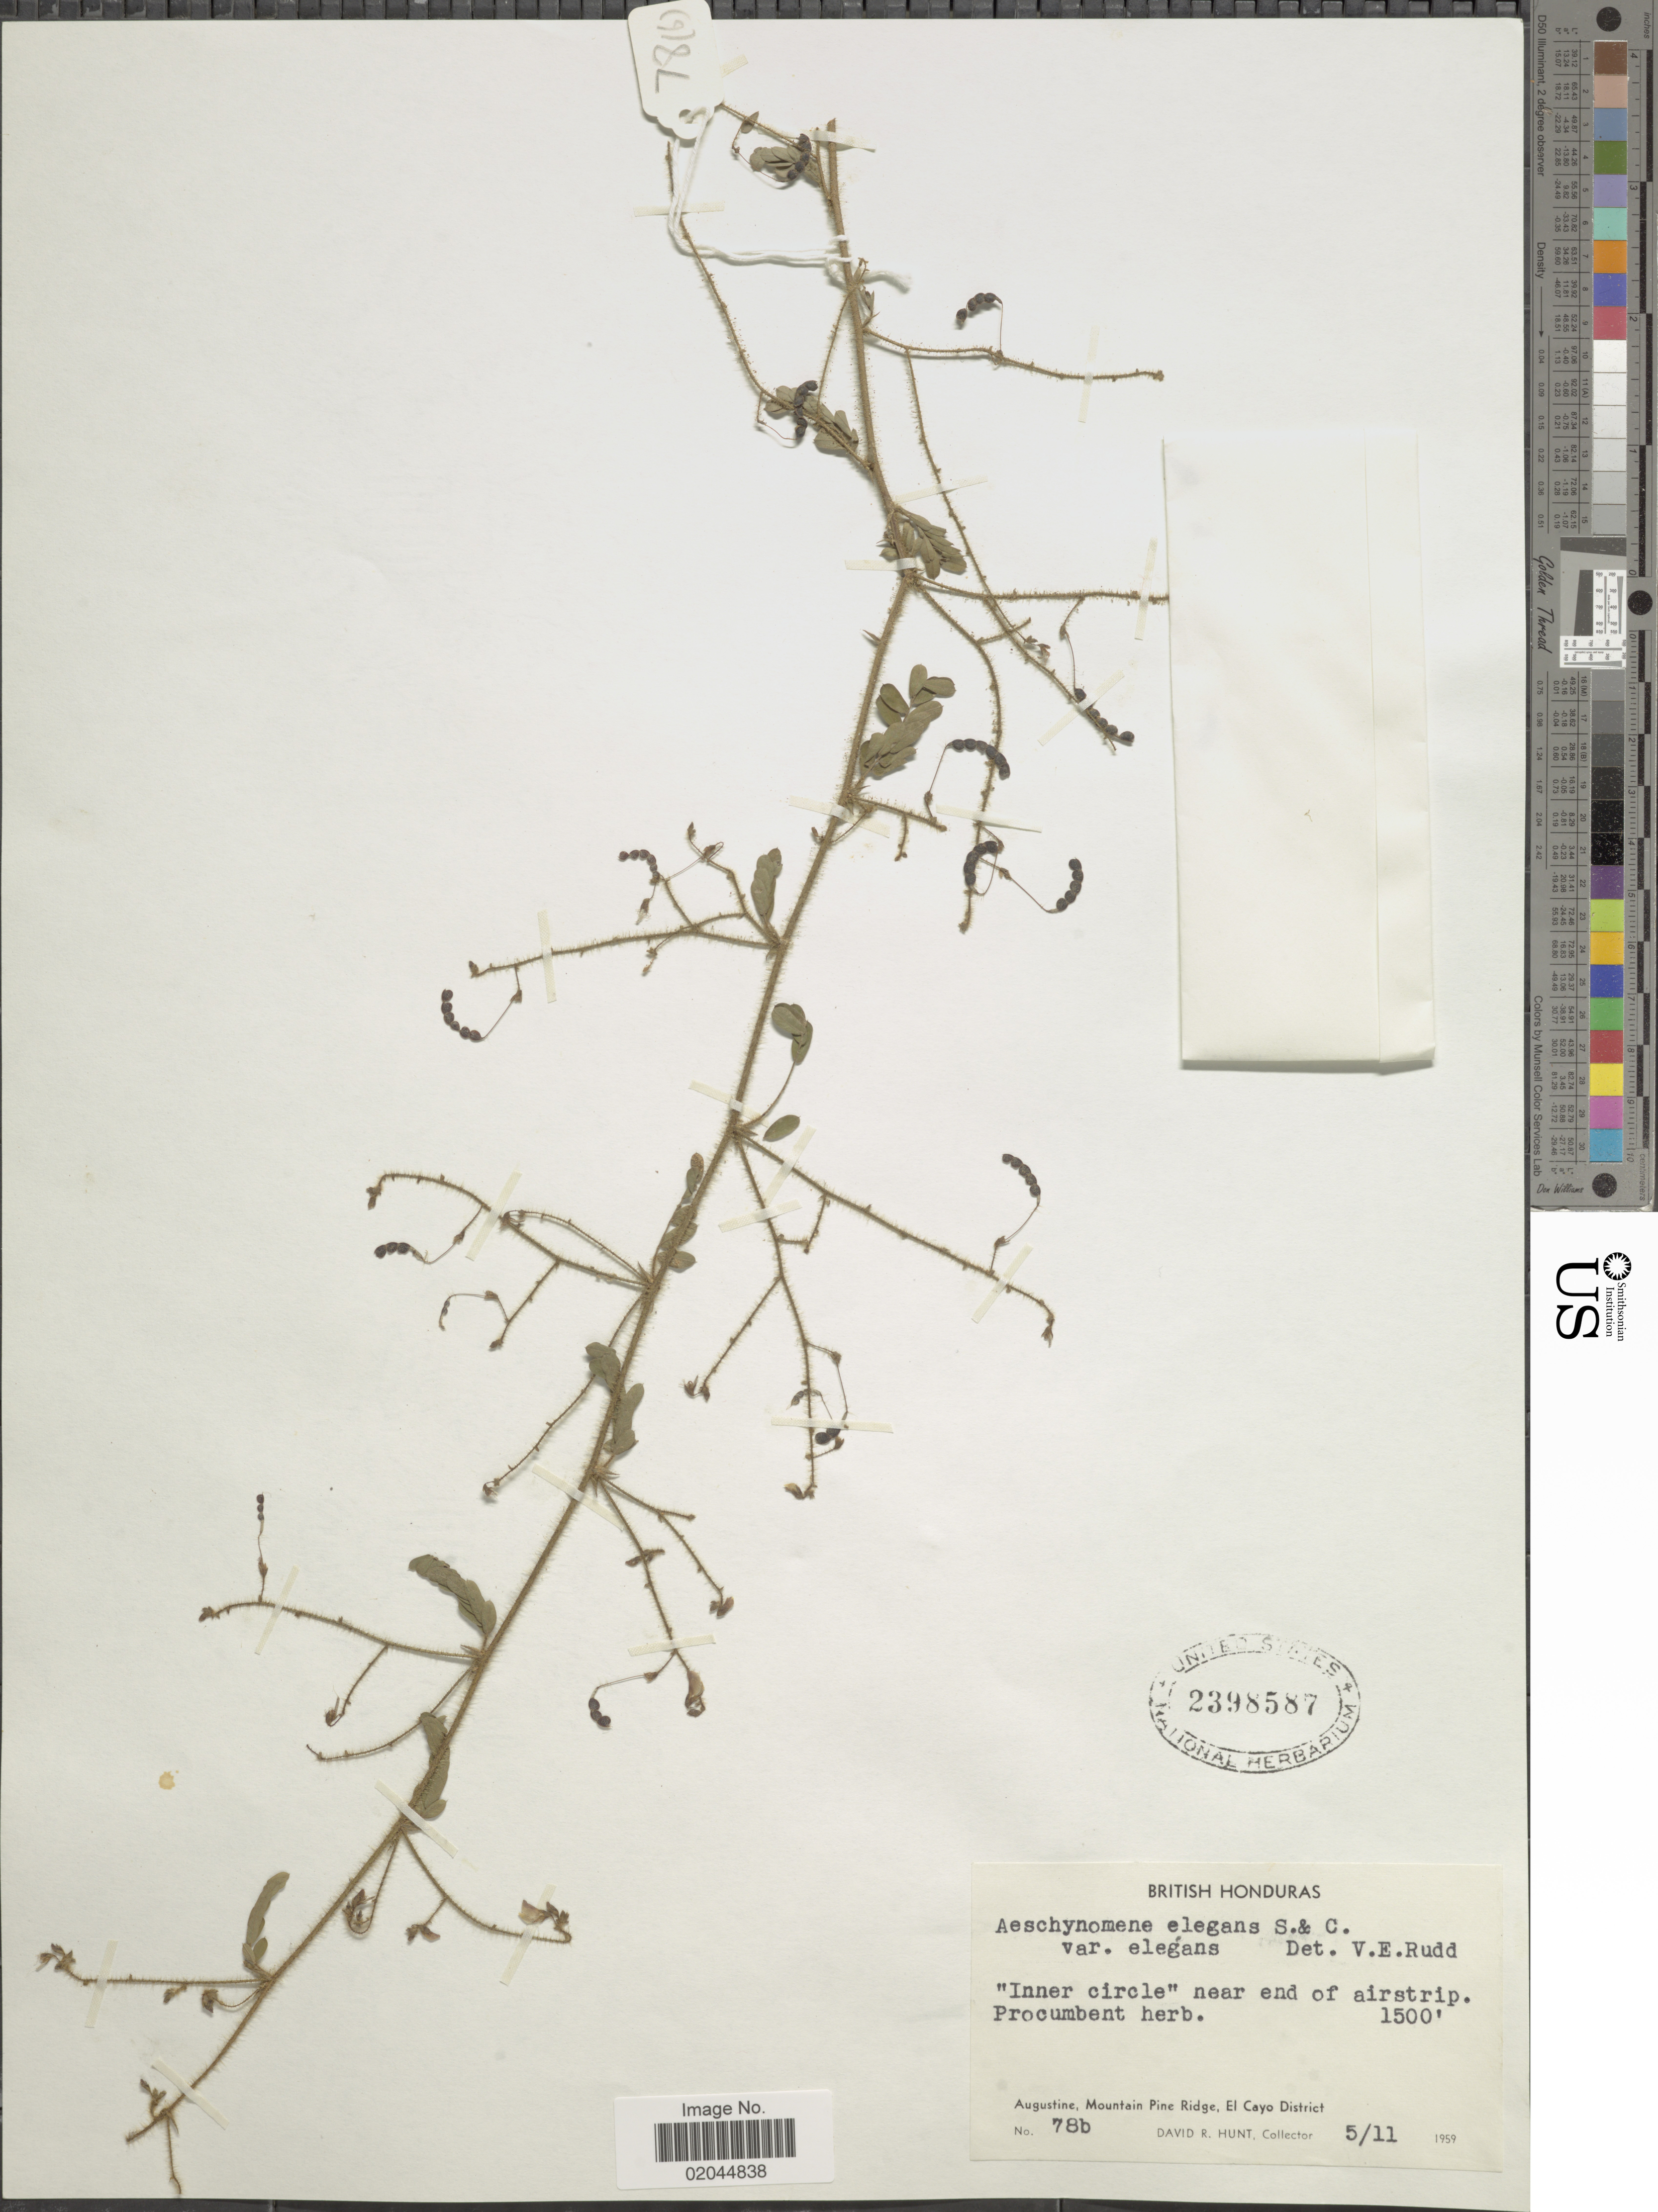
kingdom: Plantae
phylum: Tracheophyta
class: Magnoliopsida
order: Fabales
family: Fabaceae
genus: Aeschynomene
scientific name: Aeschynomene elegans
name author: Cham. ex Schltdl.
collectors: D. R. Hunt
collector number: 78b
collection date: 1959-11-05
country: Belize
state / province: Cayo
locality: British Honduras, Inner circle near end of airstrip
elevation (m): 457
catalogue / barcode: US 2398587